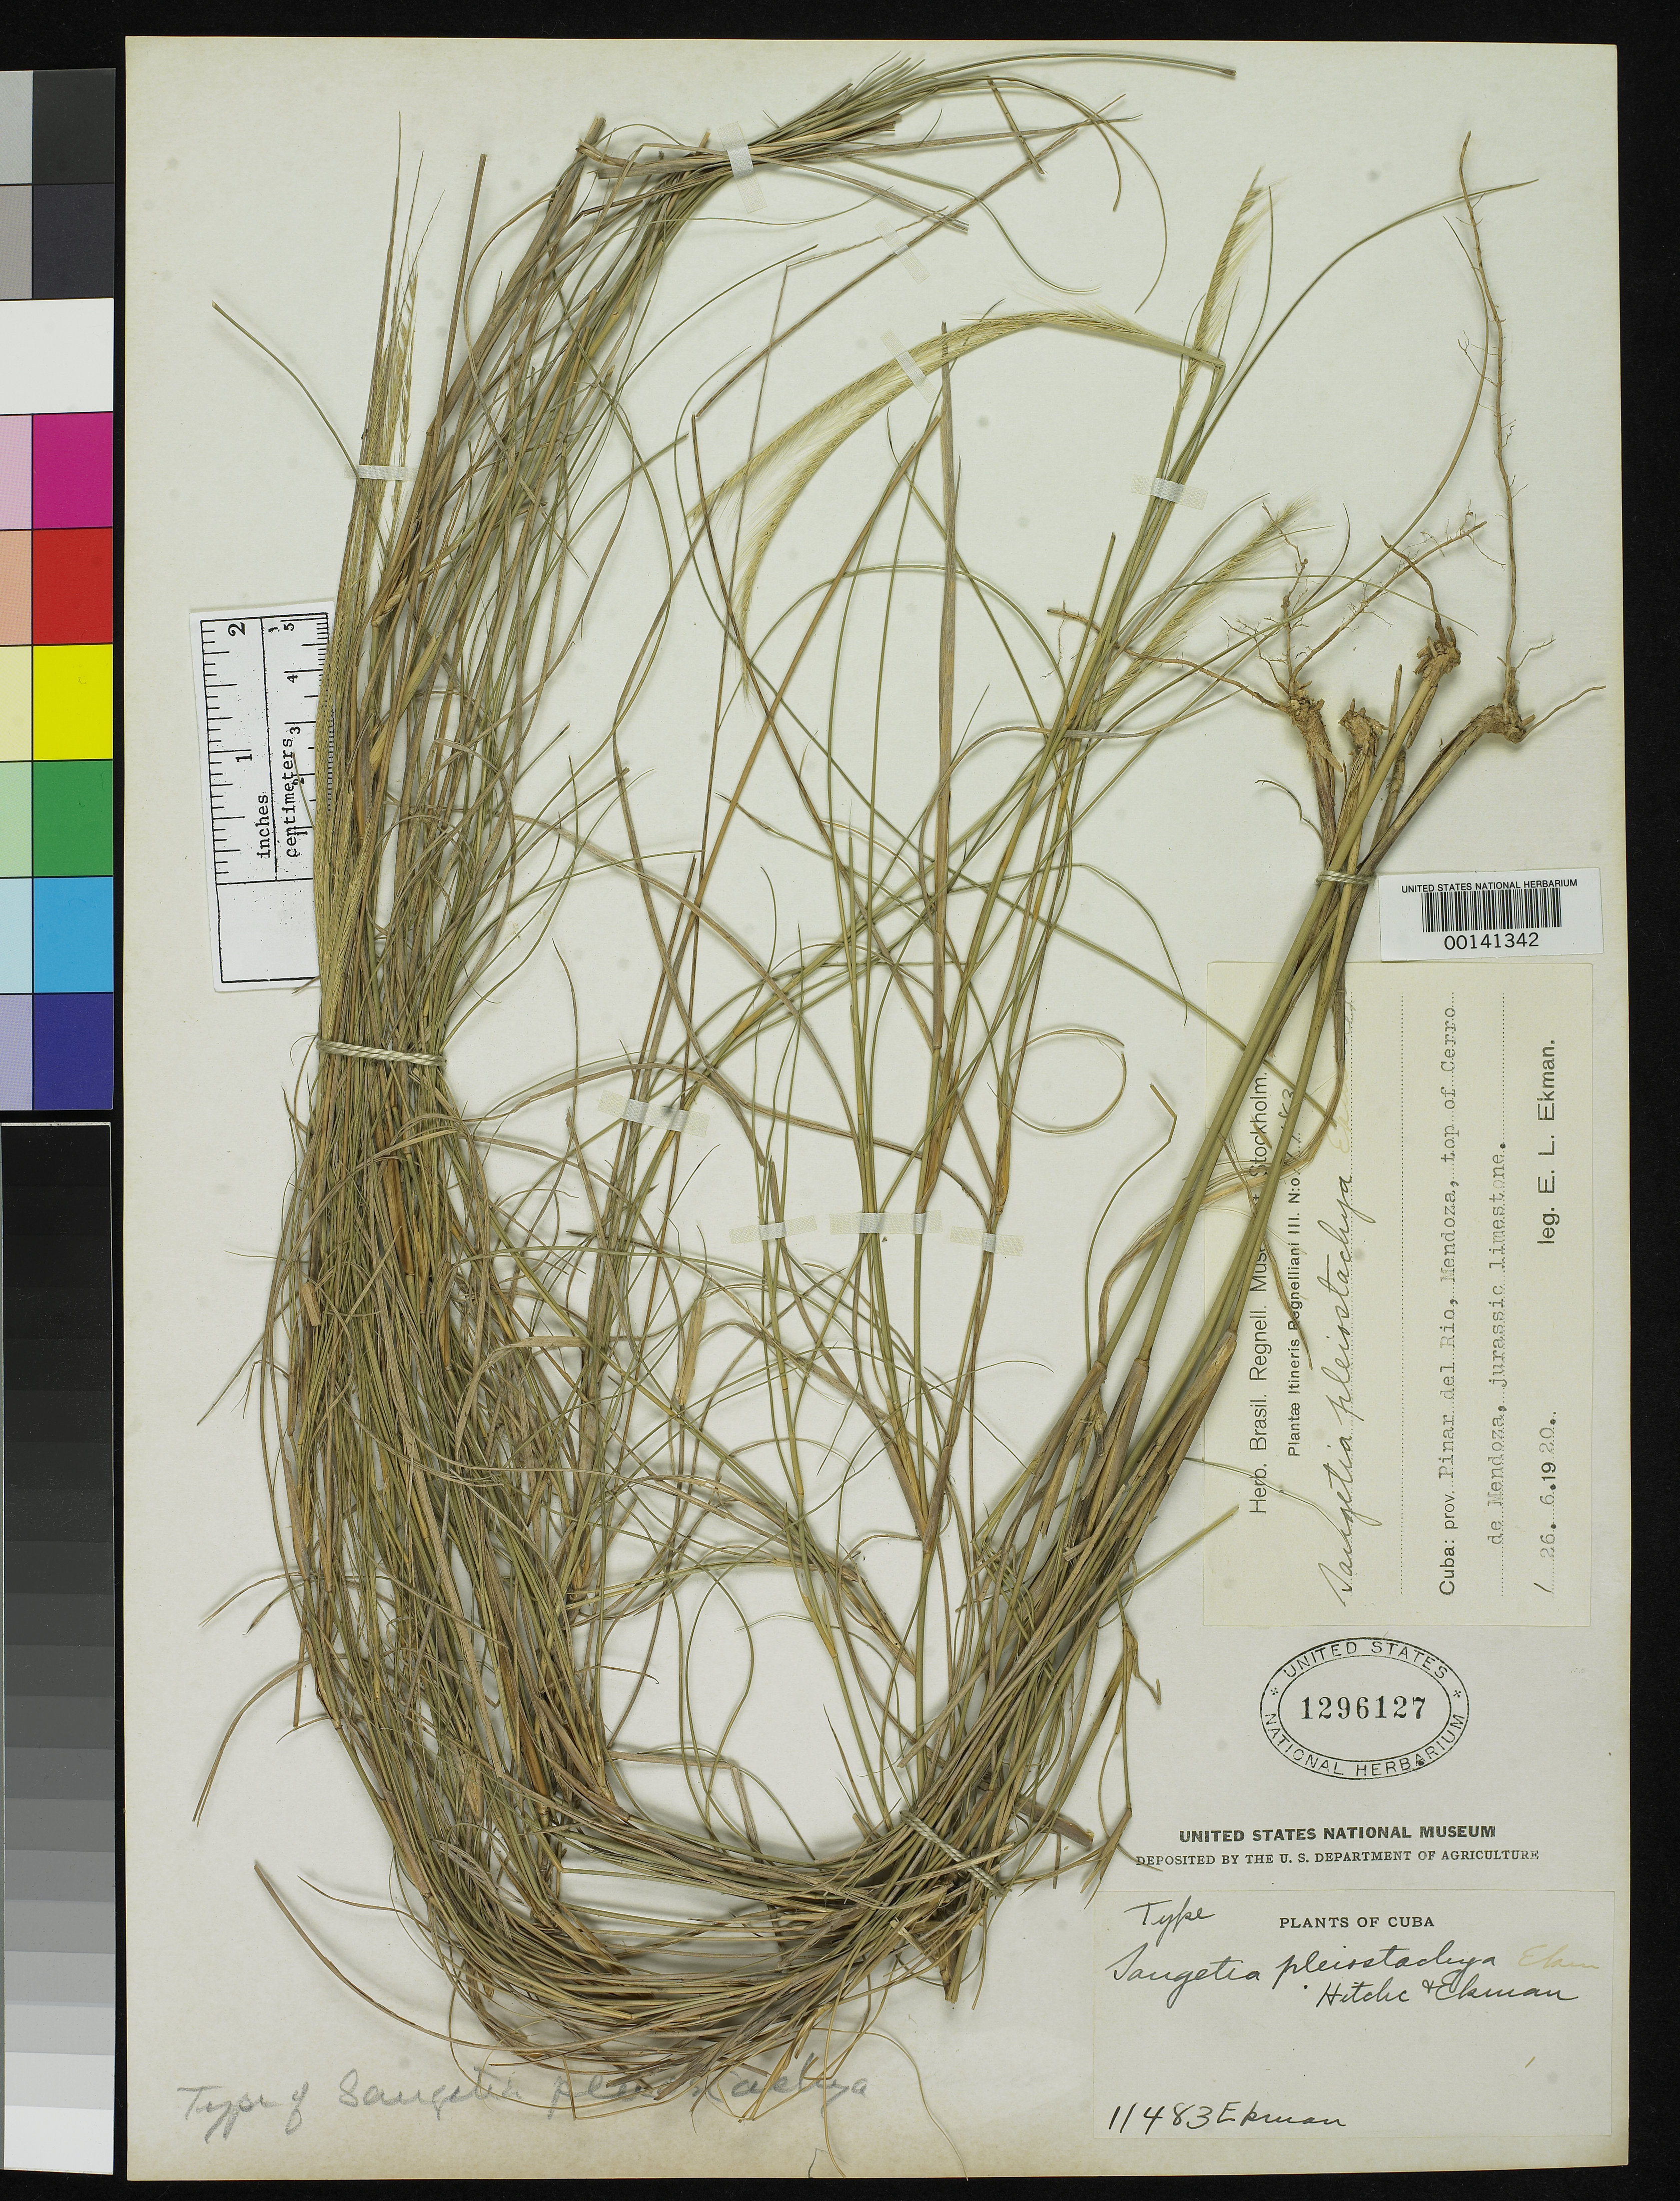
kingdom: Plantae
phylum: Tracheophyta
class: Liliopsida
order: Poales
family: Poaceae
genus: Saugetia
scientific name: Saugetia pleiostachya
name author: Hitchc. & Ekman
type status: Holotype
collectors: E. L. Ekman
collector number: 11483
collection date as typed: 26 Jun 1920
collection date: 1920-06-26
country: Cuba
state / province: Pinar del Río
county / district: Mendoza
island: Greater Antilles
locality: Top of Cerro de Mendoza.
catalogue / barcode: US 1296127